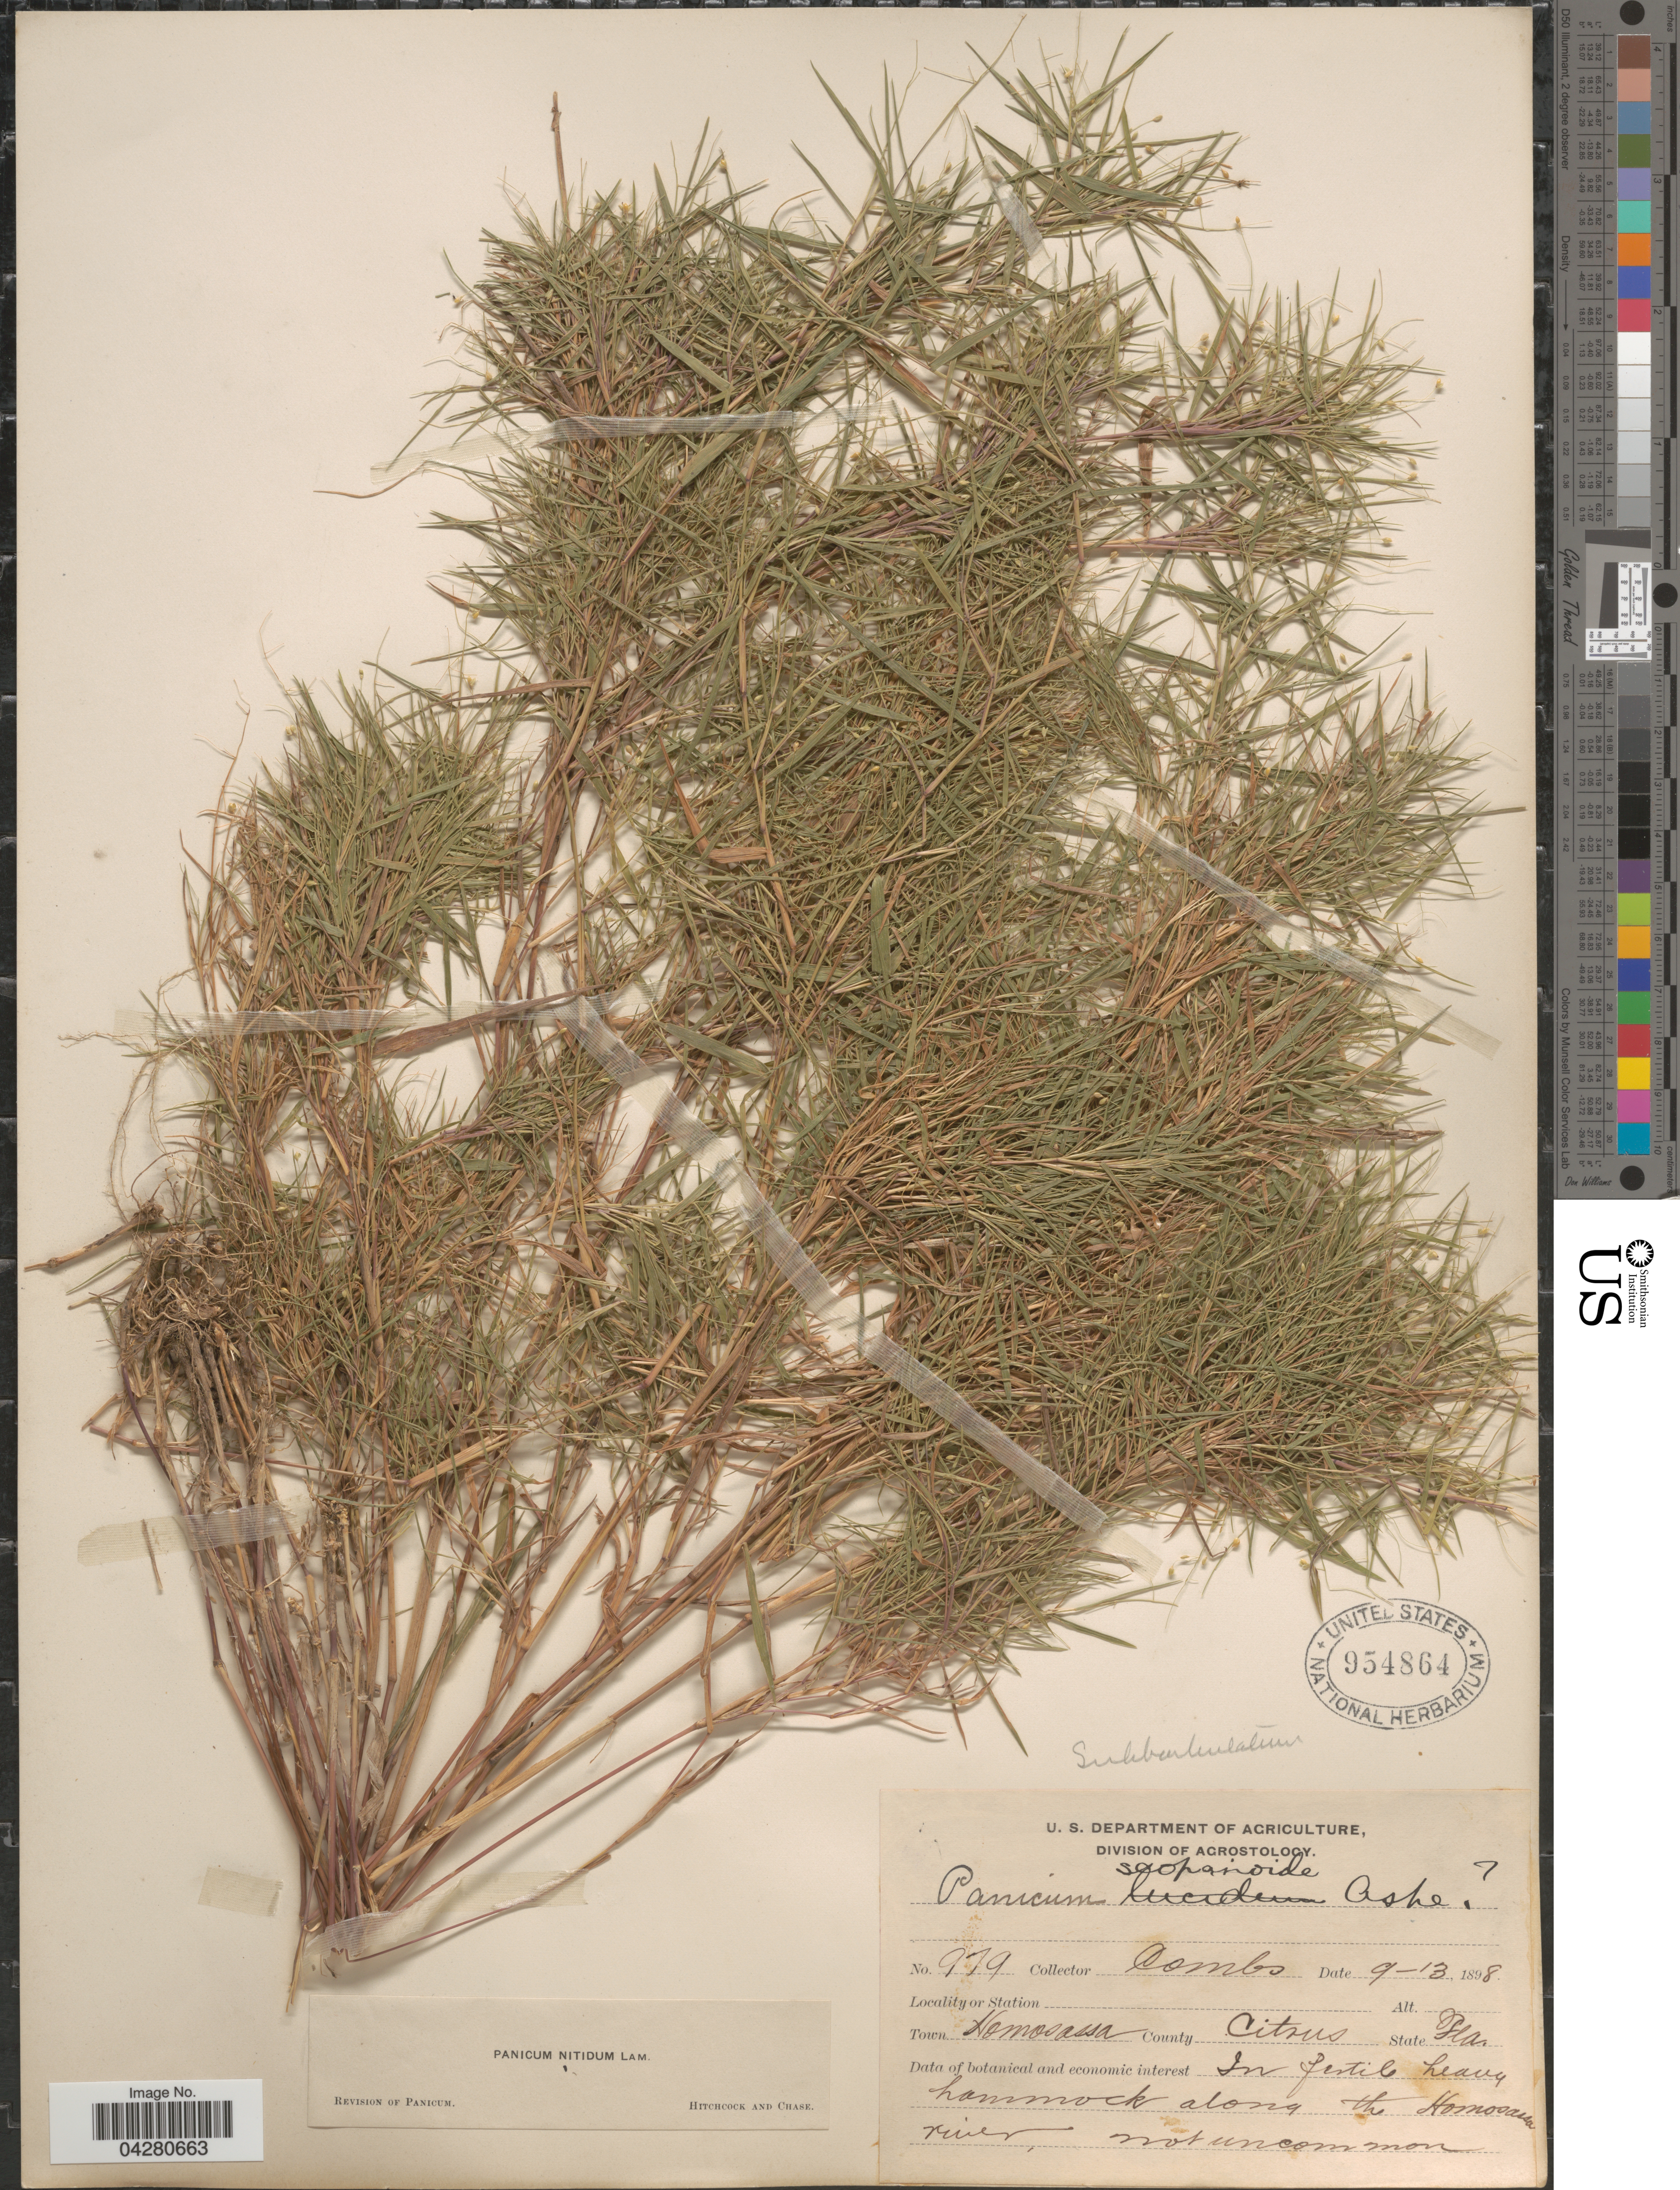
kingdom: Plantae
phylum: Tracheophyta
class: Liliopsida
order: Poales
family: Poaceae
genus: Dichanthelium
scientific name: Dichanthelium dichotomum var. dichotomum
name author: (L.) Gould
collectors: -. Combs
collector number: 979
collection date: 1898-09-13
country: United States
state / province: Florida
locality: Town Homosassa. County Citrus. Along the Homosassa river.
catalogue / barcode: US 954864